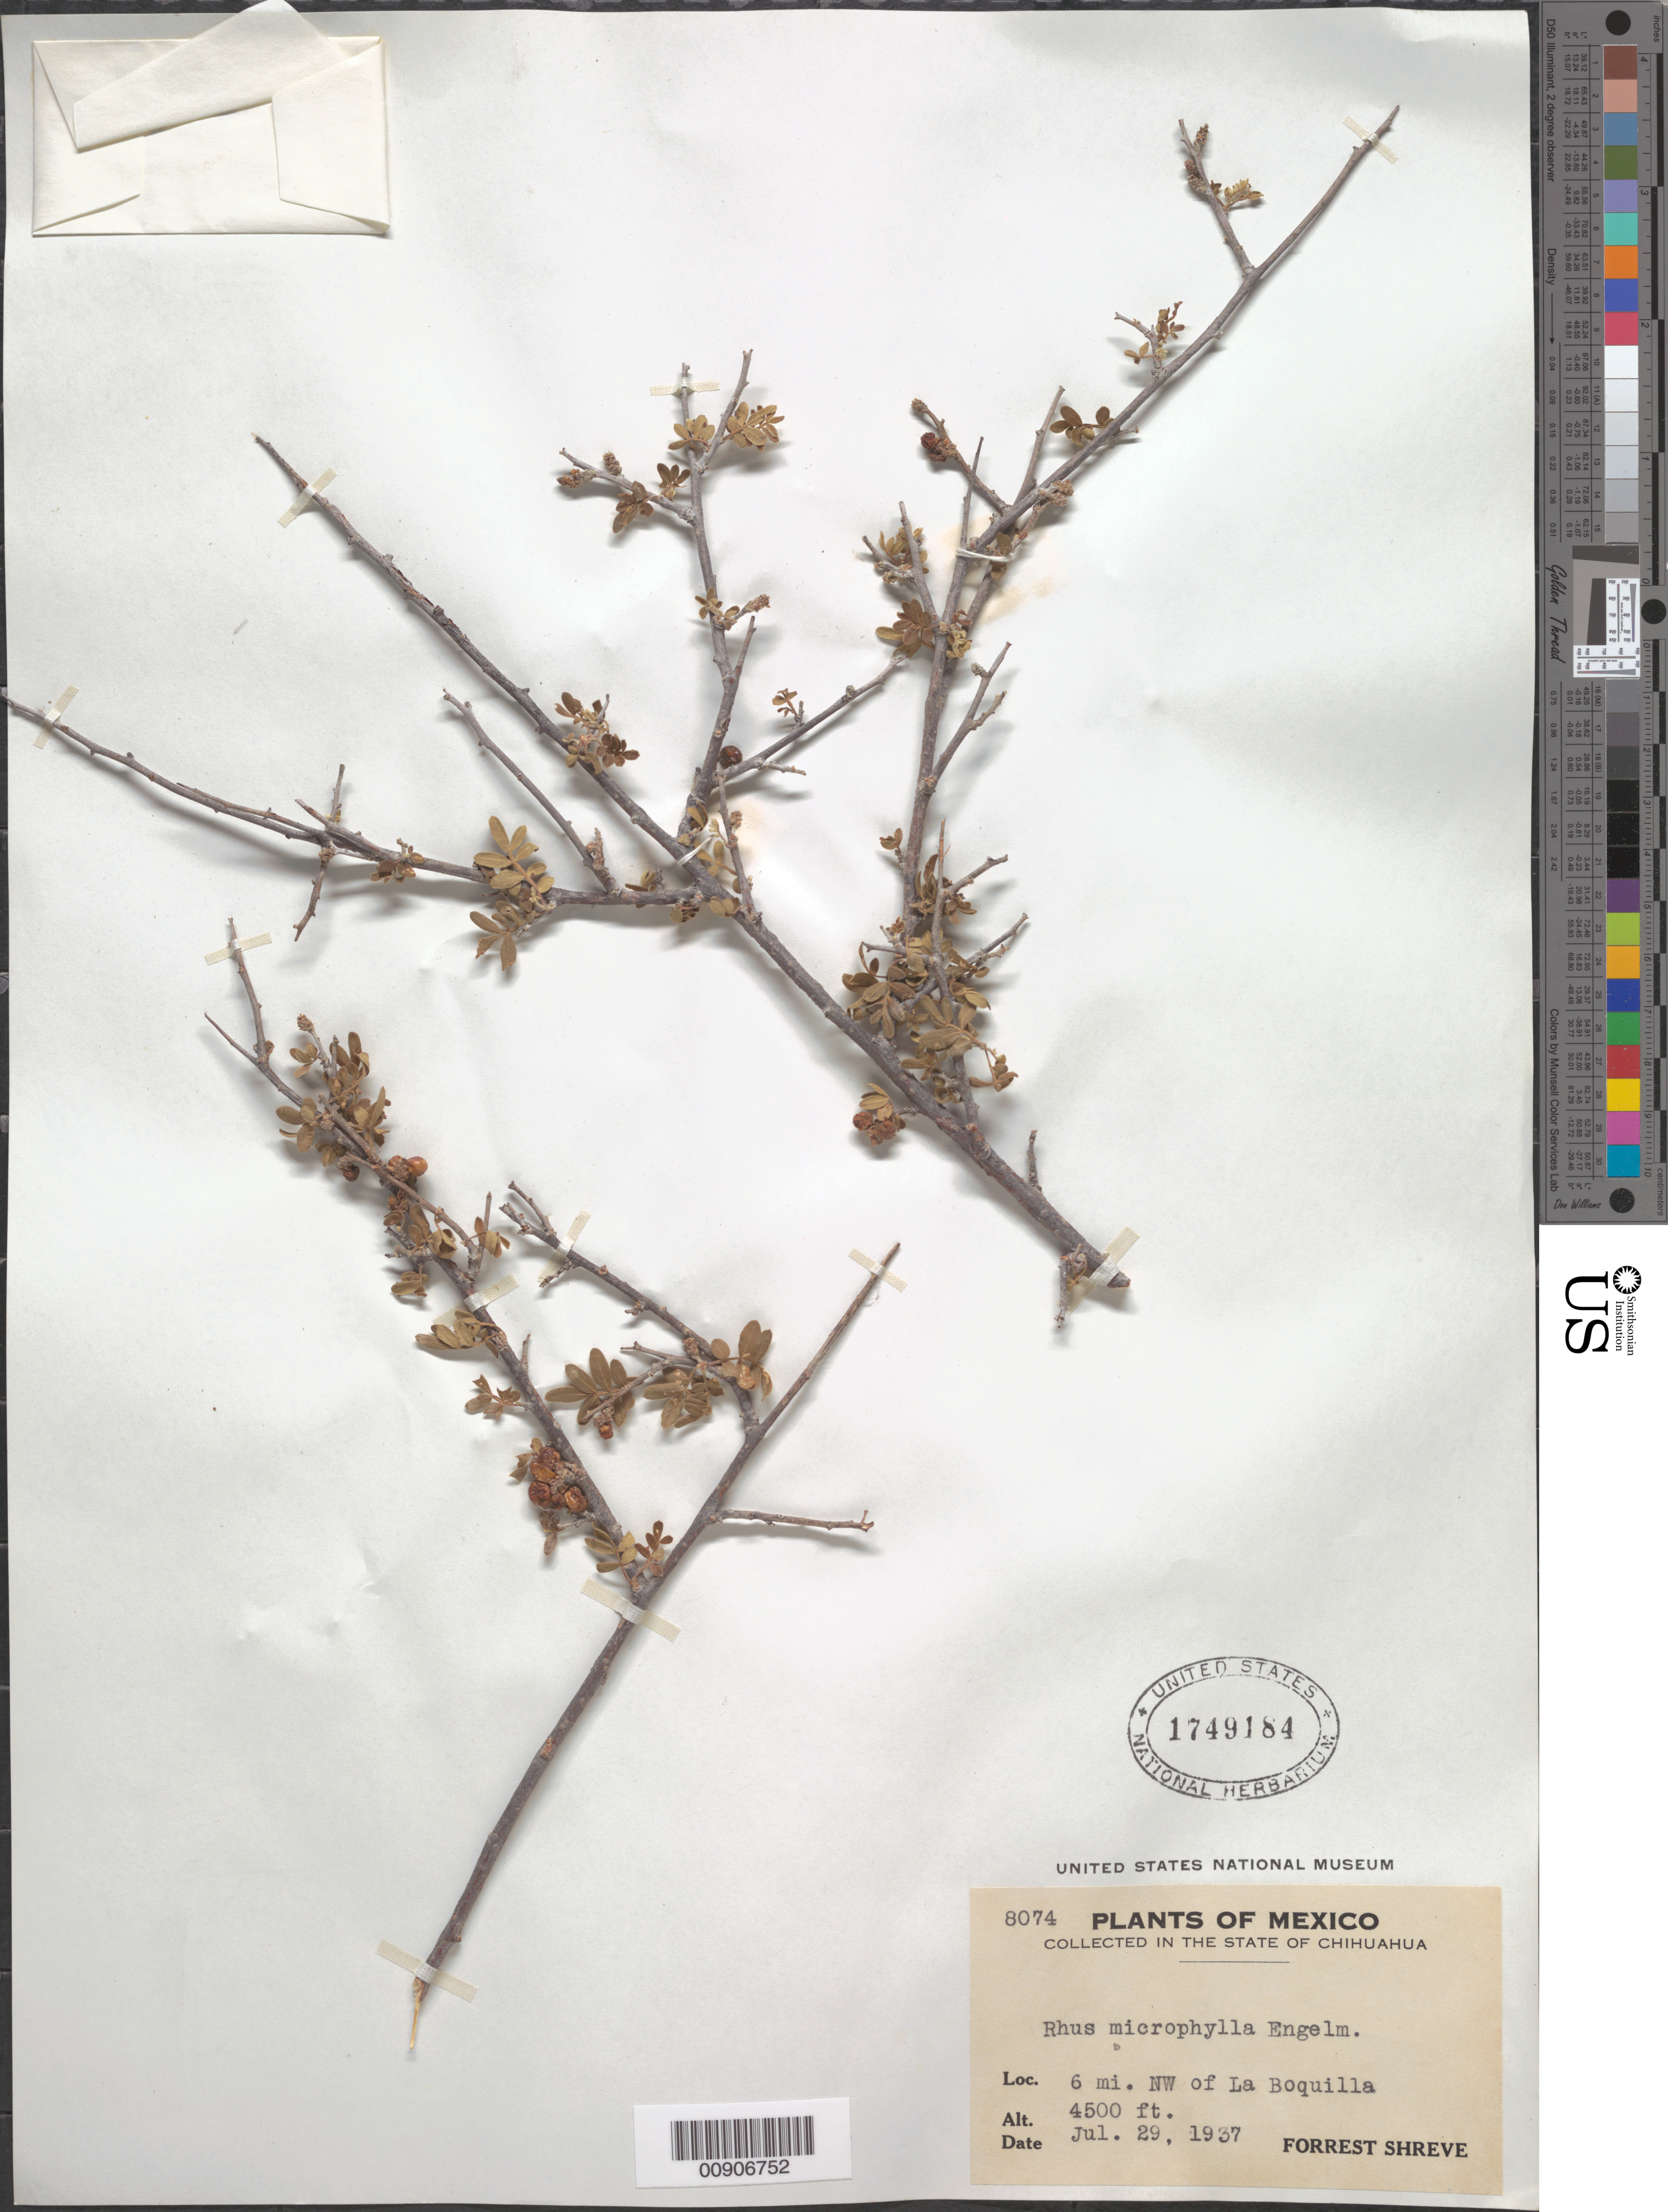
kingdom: Plantae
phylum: Tracheophyta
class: Magnoliopsida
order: Sapindales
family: Anacardiaceae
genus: Rhus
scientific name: Rhus microphylla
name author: Engelm.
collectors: F. Shreve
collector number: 8074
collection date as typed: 29 Jul 1937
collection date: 1937-07-29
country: Mexico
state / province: Chihuahua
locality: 6 mi. NW of La Boquilla, Chihuahua.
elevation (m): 1372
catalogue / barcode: US 1749184